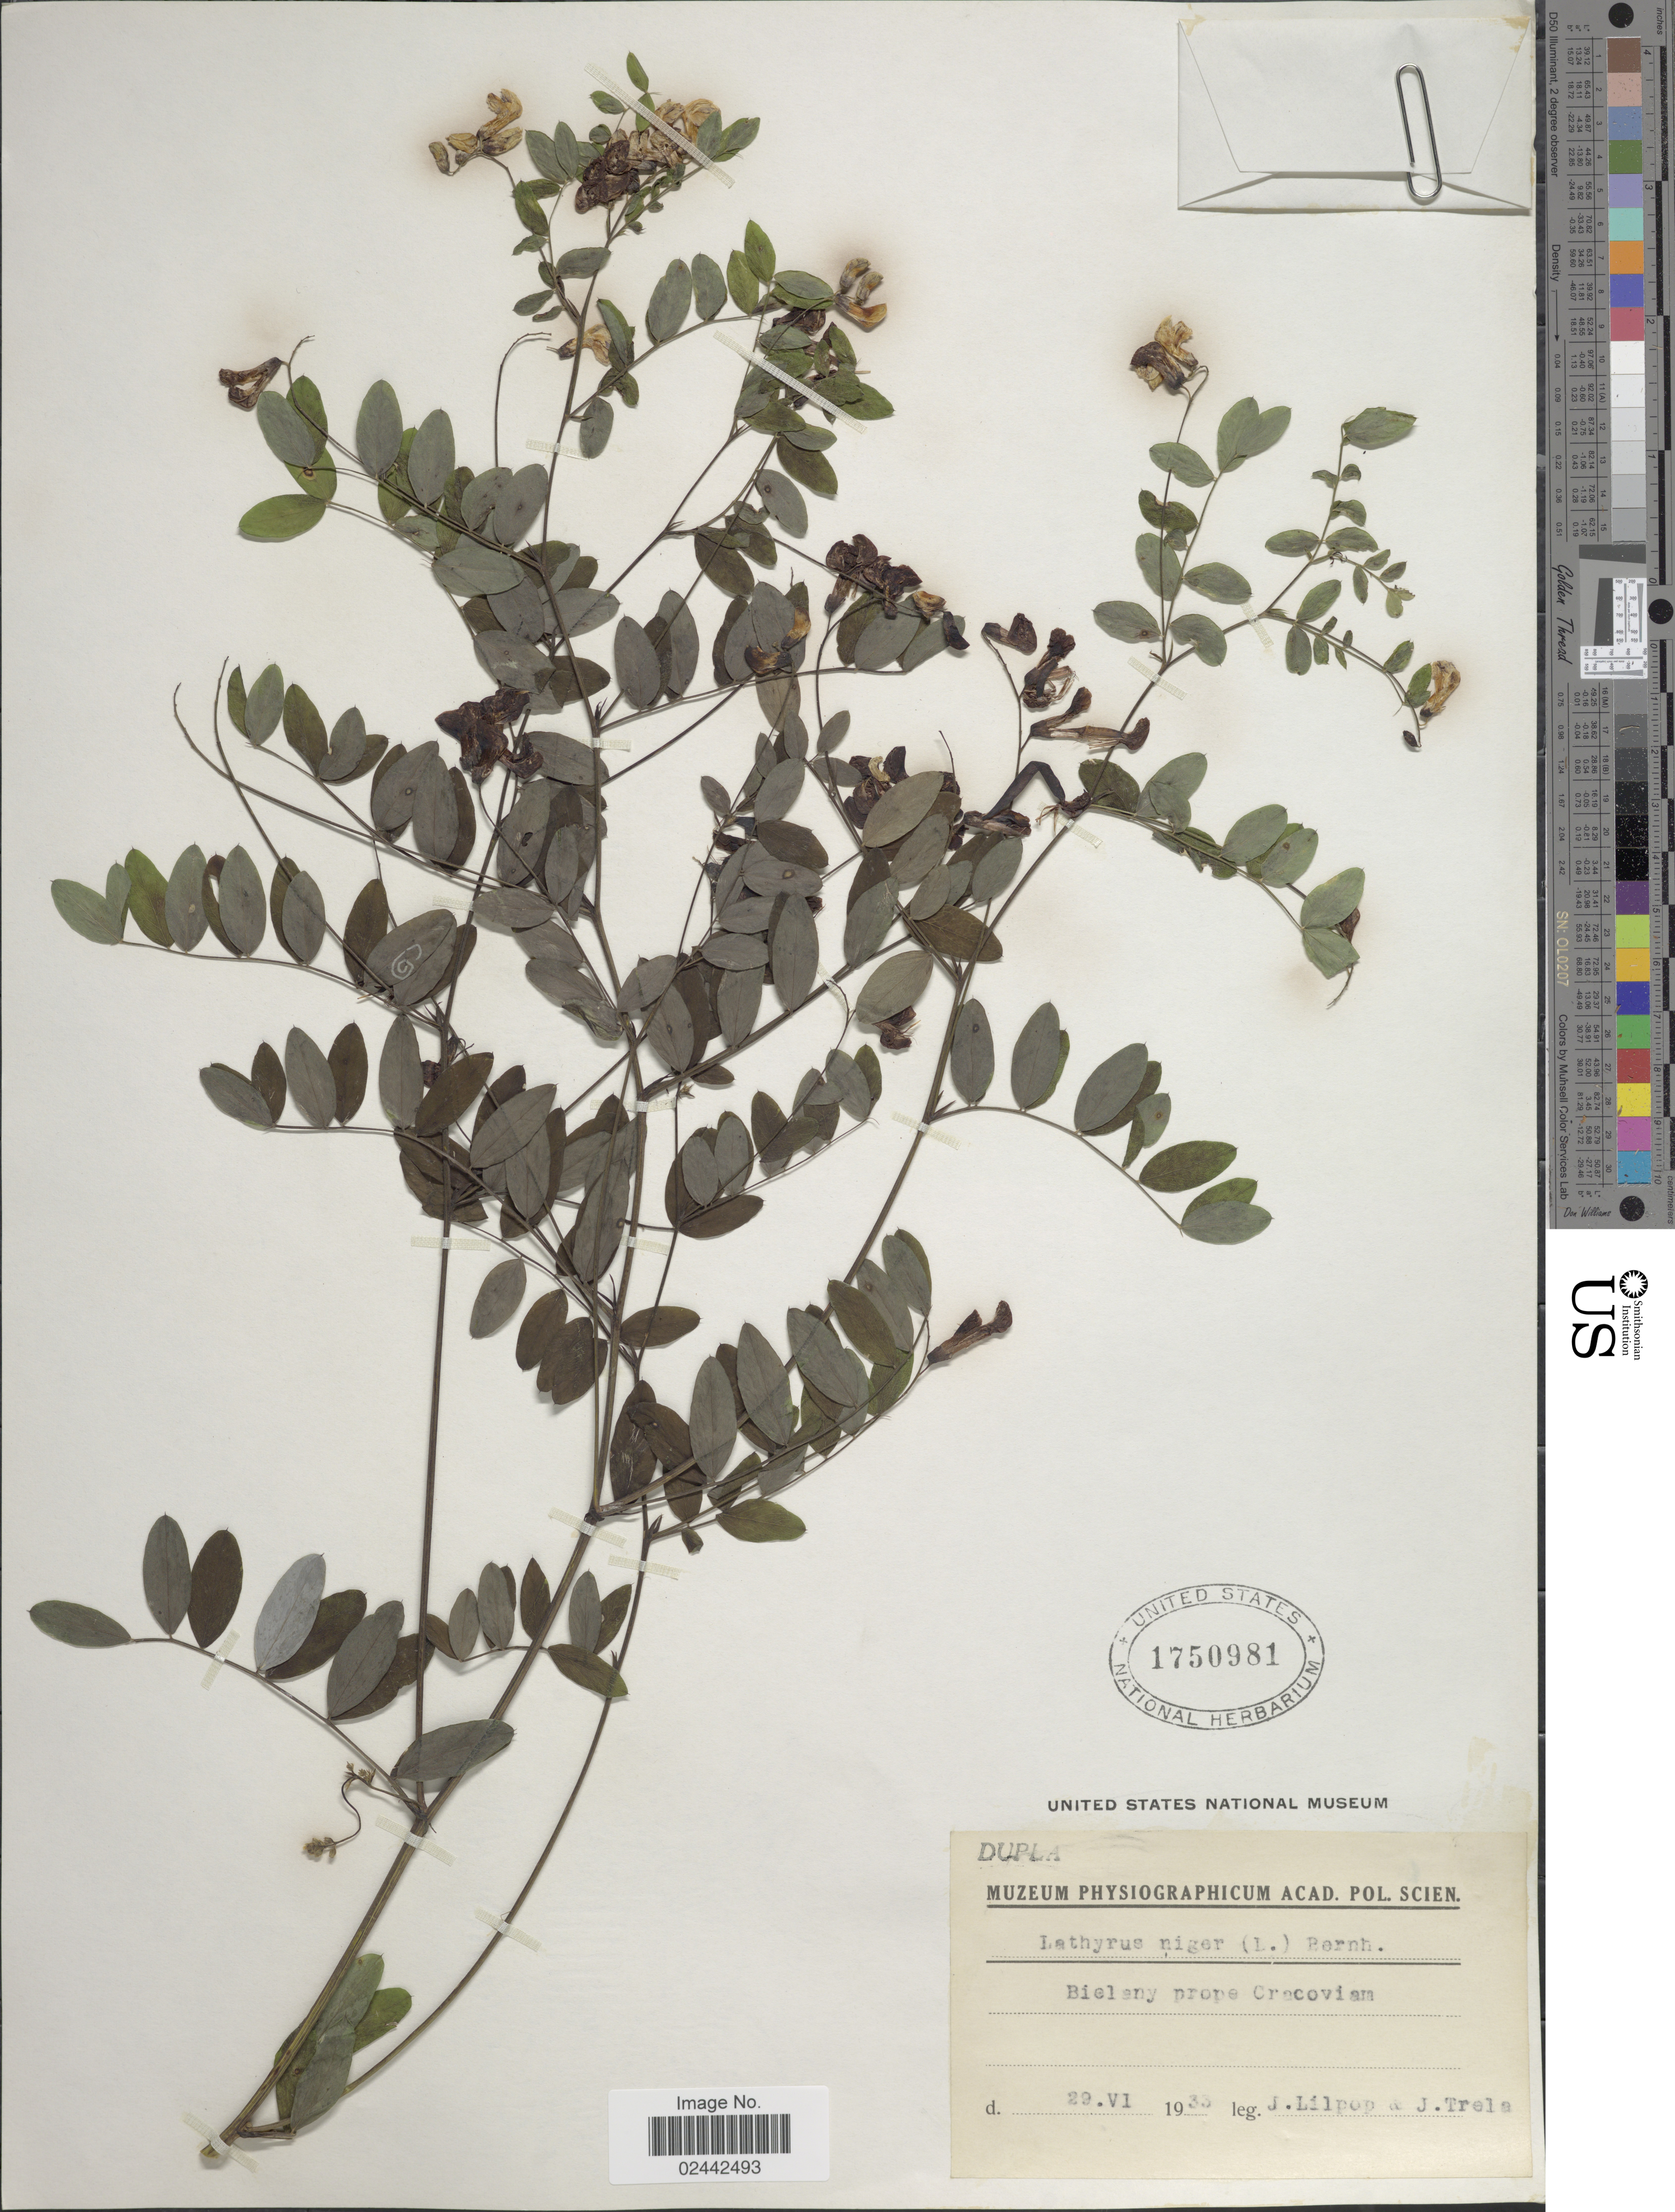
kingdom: Plantae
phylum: Tracheophyta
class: Magnoliopsida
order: Fabales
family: Fabaceae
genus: Lathyrus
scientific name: Lathyrus niger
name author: (L.) Bernh.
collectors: J. Lilpop & J. Trela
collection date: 1933-06-22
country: Poland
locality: Bielany prope Cracoviam.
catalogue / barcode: US 1750981